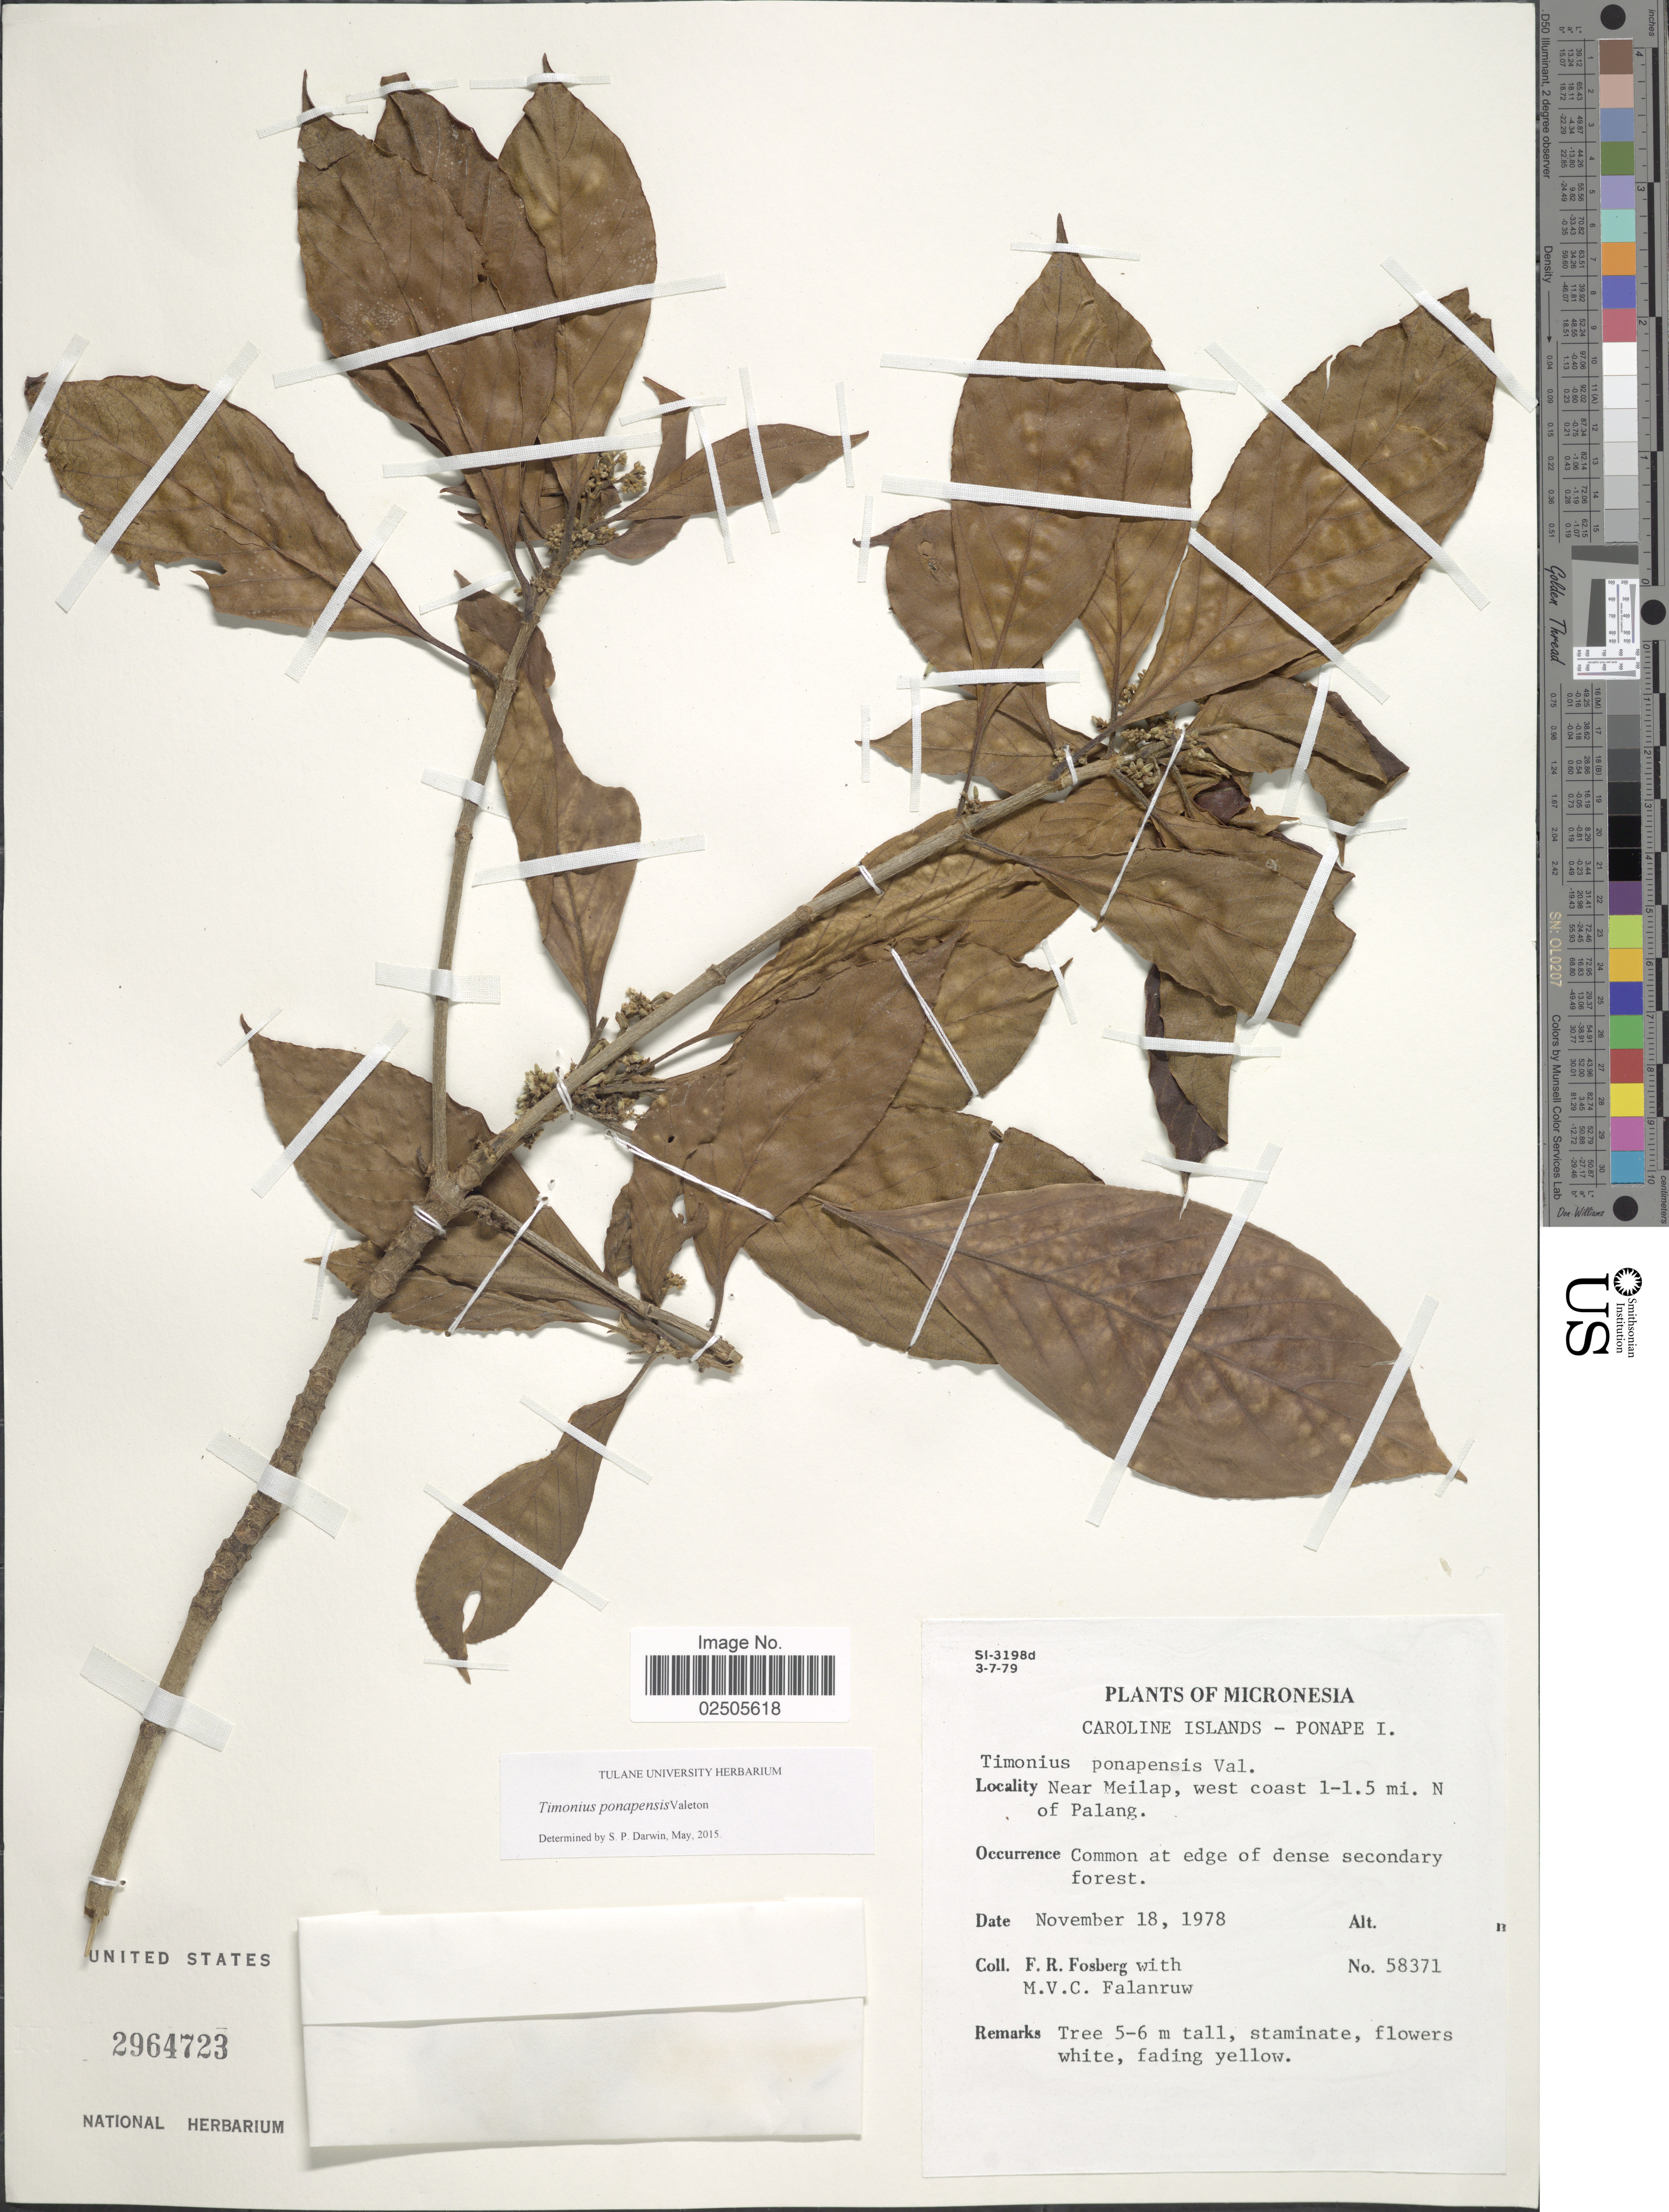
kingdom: Plantae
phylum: Tracheophyta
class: Magnoliopsida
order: Gentianales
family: Rubiaceae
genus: Timonius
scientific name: Timonius ponapensis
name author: Valeton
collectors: F. R. Fosberg & M. V. Falanruw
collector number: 58371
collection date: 1978-11-18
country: Micronesia, Federated States of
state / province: Pohnpei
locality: Caroline Islands - Ponape I. Near Meilap, west coast 1-1.5 mi. N of Palang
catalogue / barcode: US 2964723